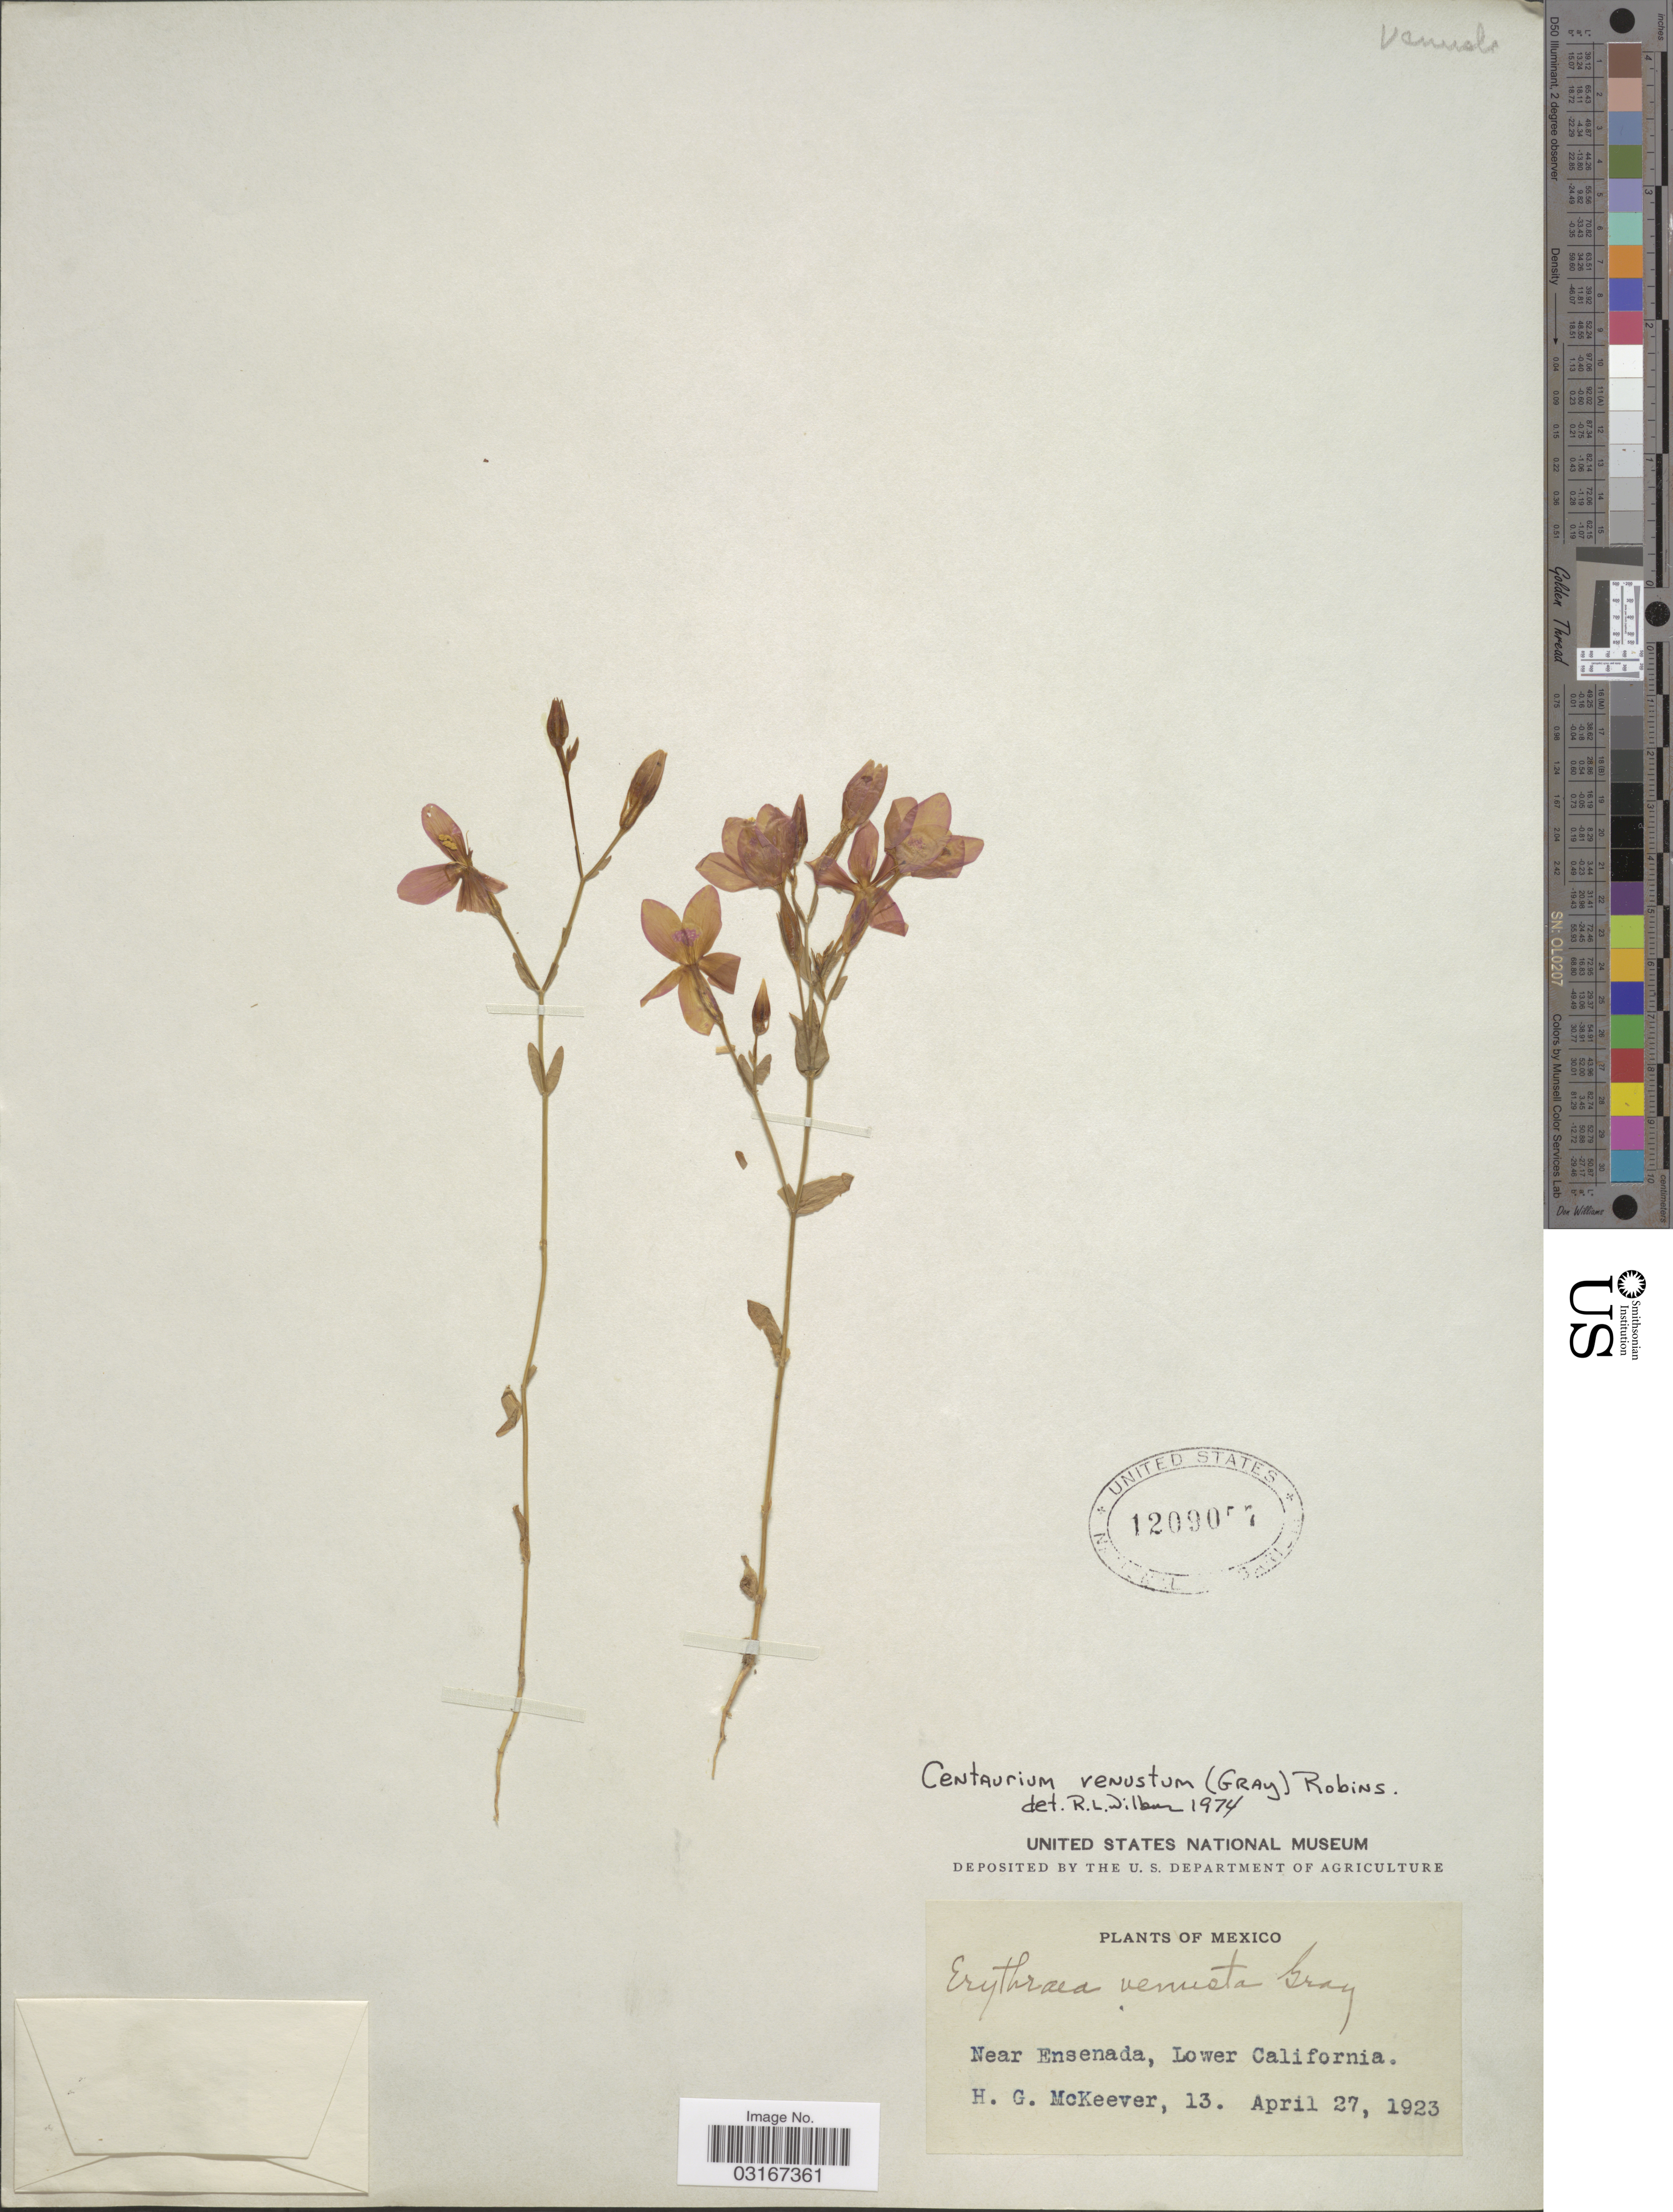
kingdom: Plantae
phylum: Tracheophyta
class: Magnoliopsida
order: Gentianales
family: Gentianaceae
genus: Centaurium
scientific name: Centaurium venustum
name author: (A. Gray) B.L. Rob.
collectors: H. McKeever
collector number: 13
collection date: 1923-04-27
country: Mexico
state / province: Baja California Norte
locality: Near Ensenada, Lower California.